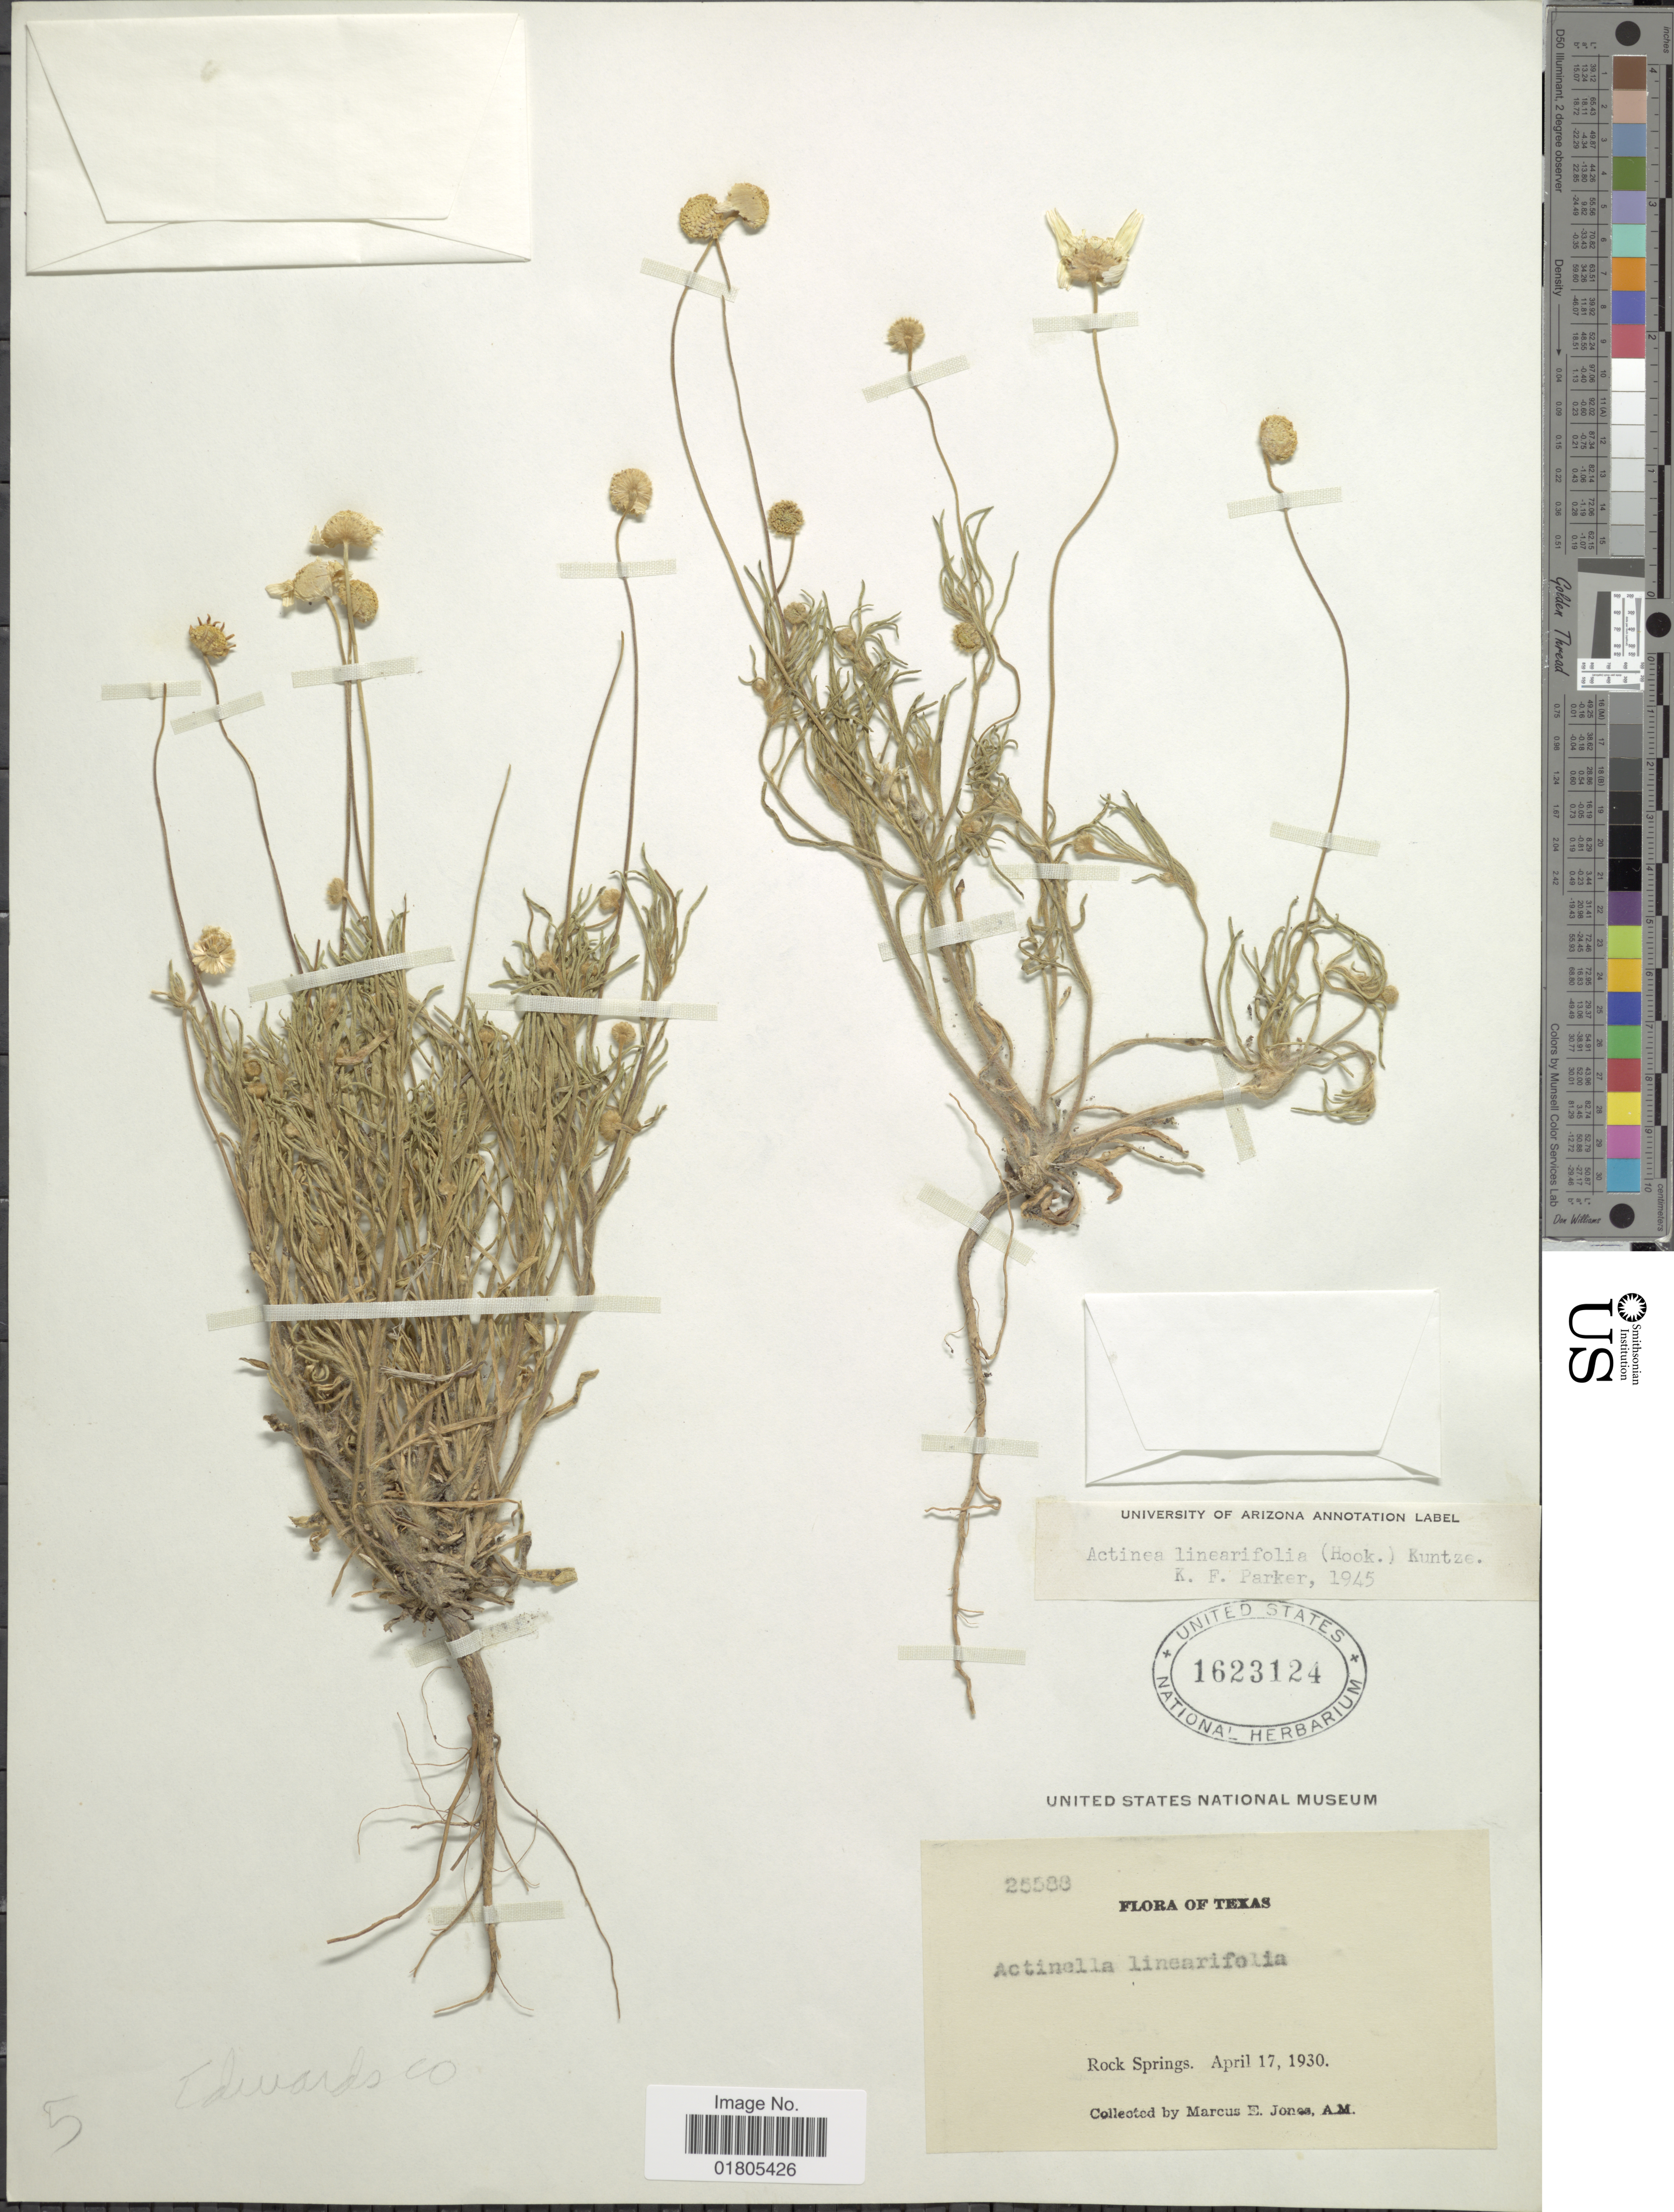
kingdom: Plantae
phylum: Tracheophyta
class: Magnoliopsida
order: Asterales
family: Asteraceae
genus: Actinea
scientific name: Actinea linearifolia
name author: (Hook.) Kuntze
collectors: M. E. Jones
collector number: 25588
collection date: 1930-04-17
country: United States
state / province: Texas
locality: Rock Springs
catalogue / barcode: US 1623124